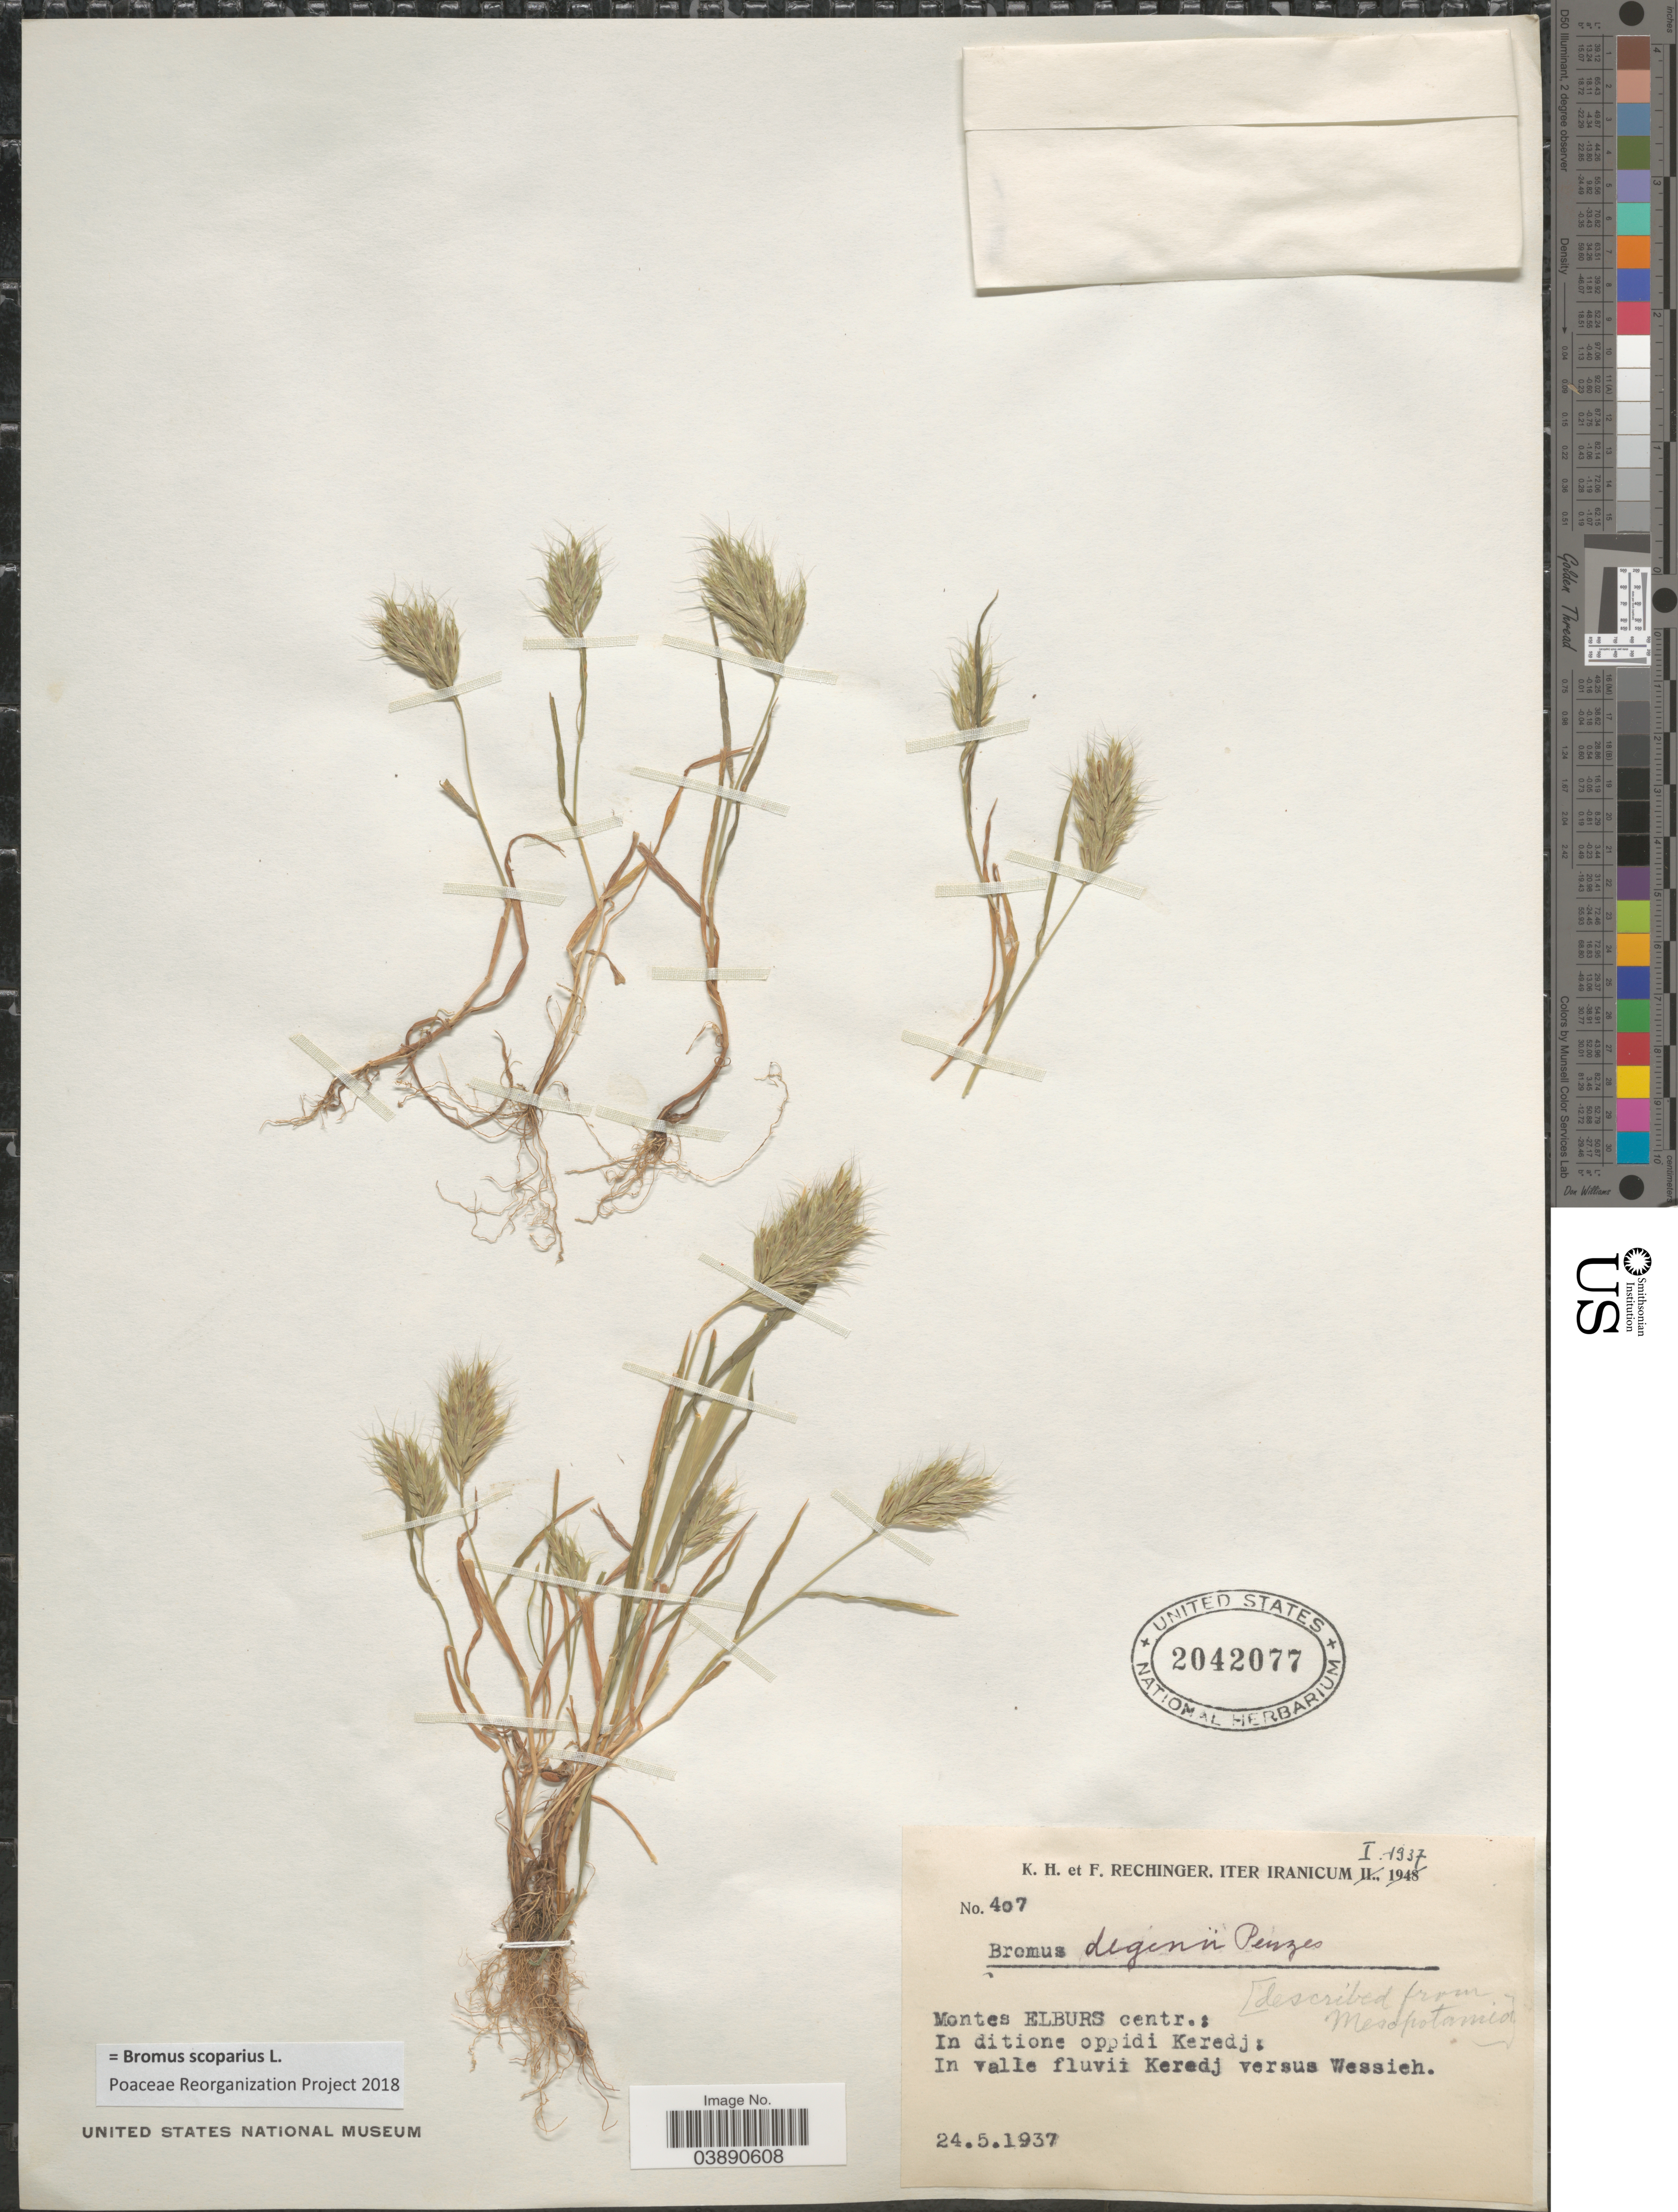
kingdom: Plantae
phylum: Tracheophyta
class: Liliopsida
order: Poales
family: Poaceae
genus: Bromus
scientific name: Bromus scoparius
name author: L.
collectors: K. H. Rechinger & F. Rechinger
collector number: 407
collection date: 1937-05-24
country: Iran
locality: Iter Iranicum I,.1937. Montes Elburs centr.: In ditione oppidi Keredj: In valle fluvii Keredj versus Wessieh.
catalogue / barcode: US 2042077